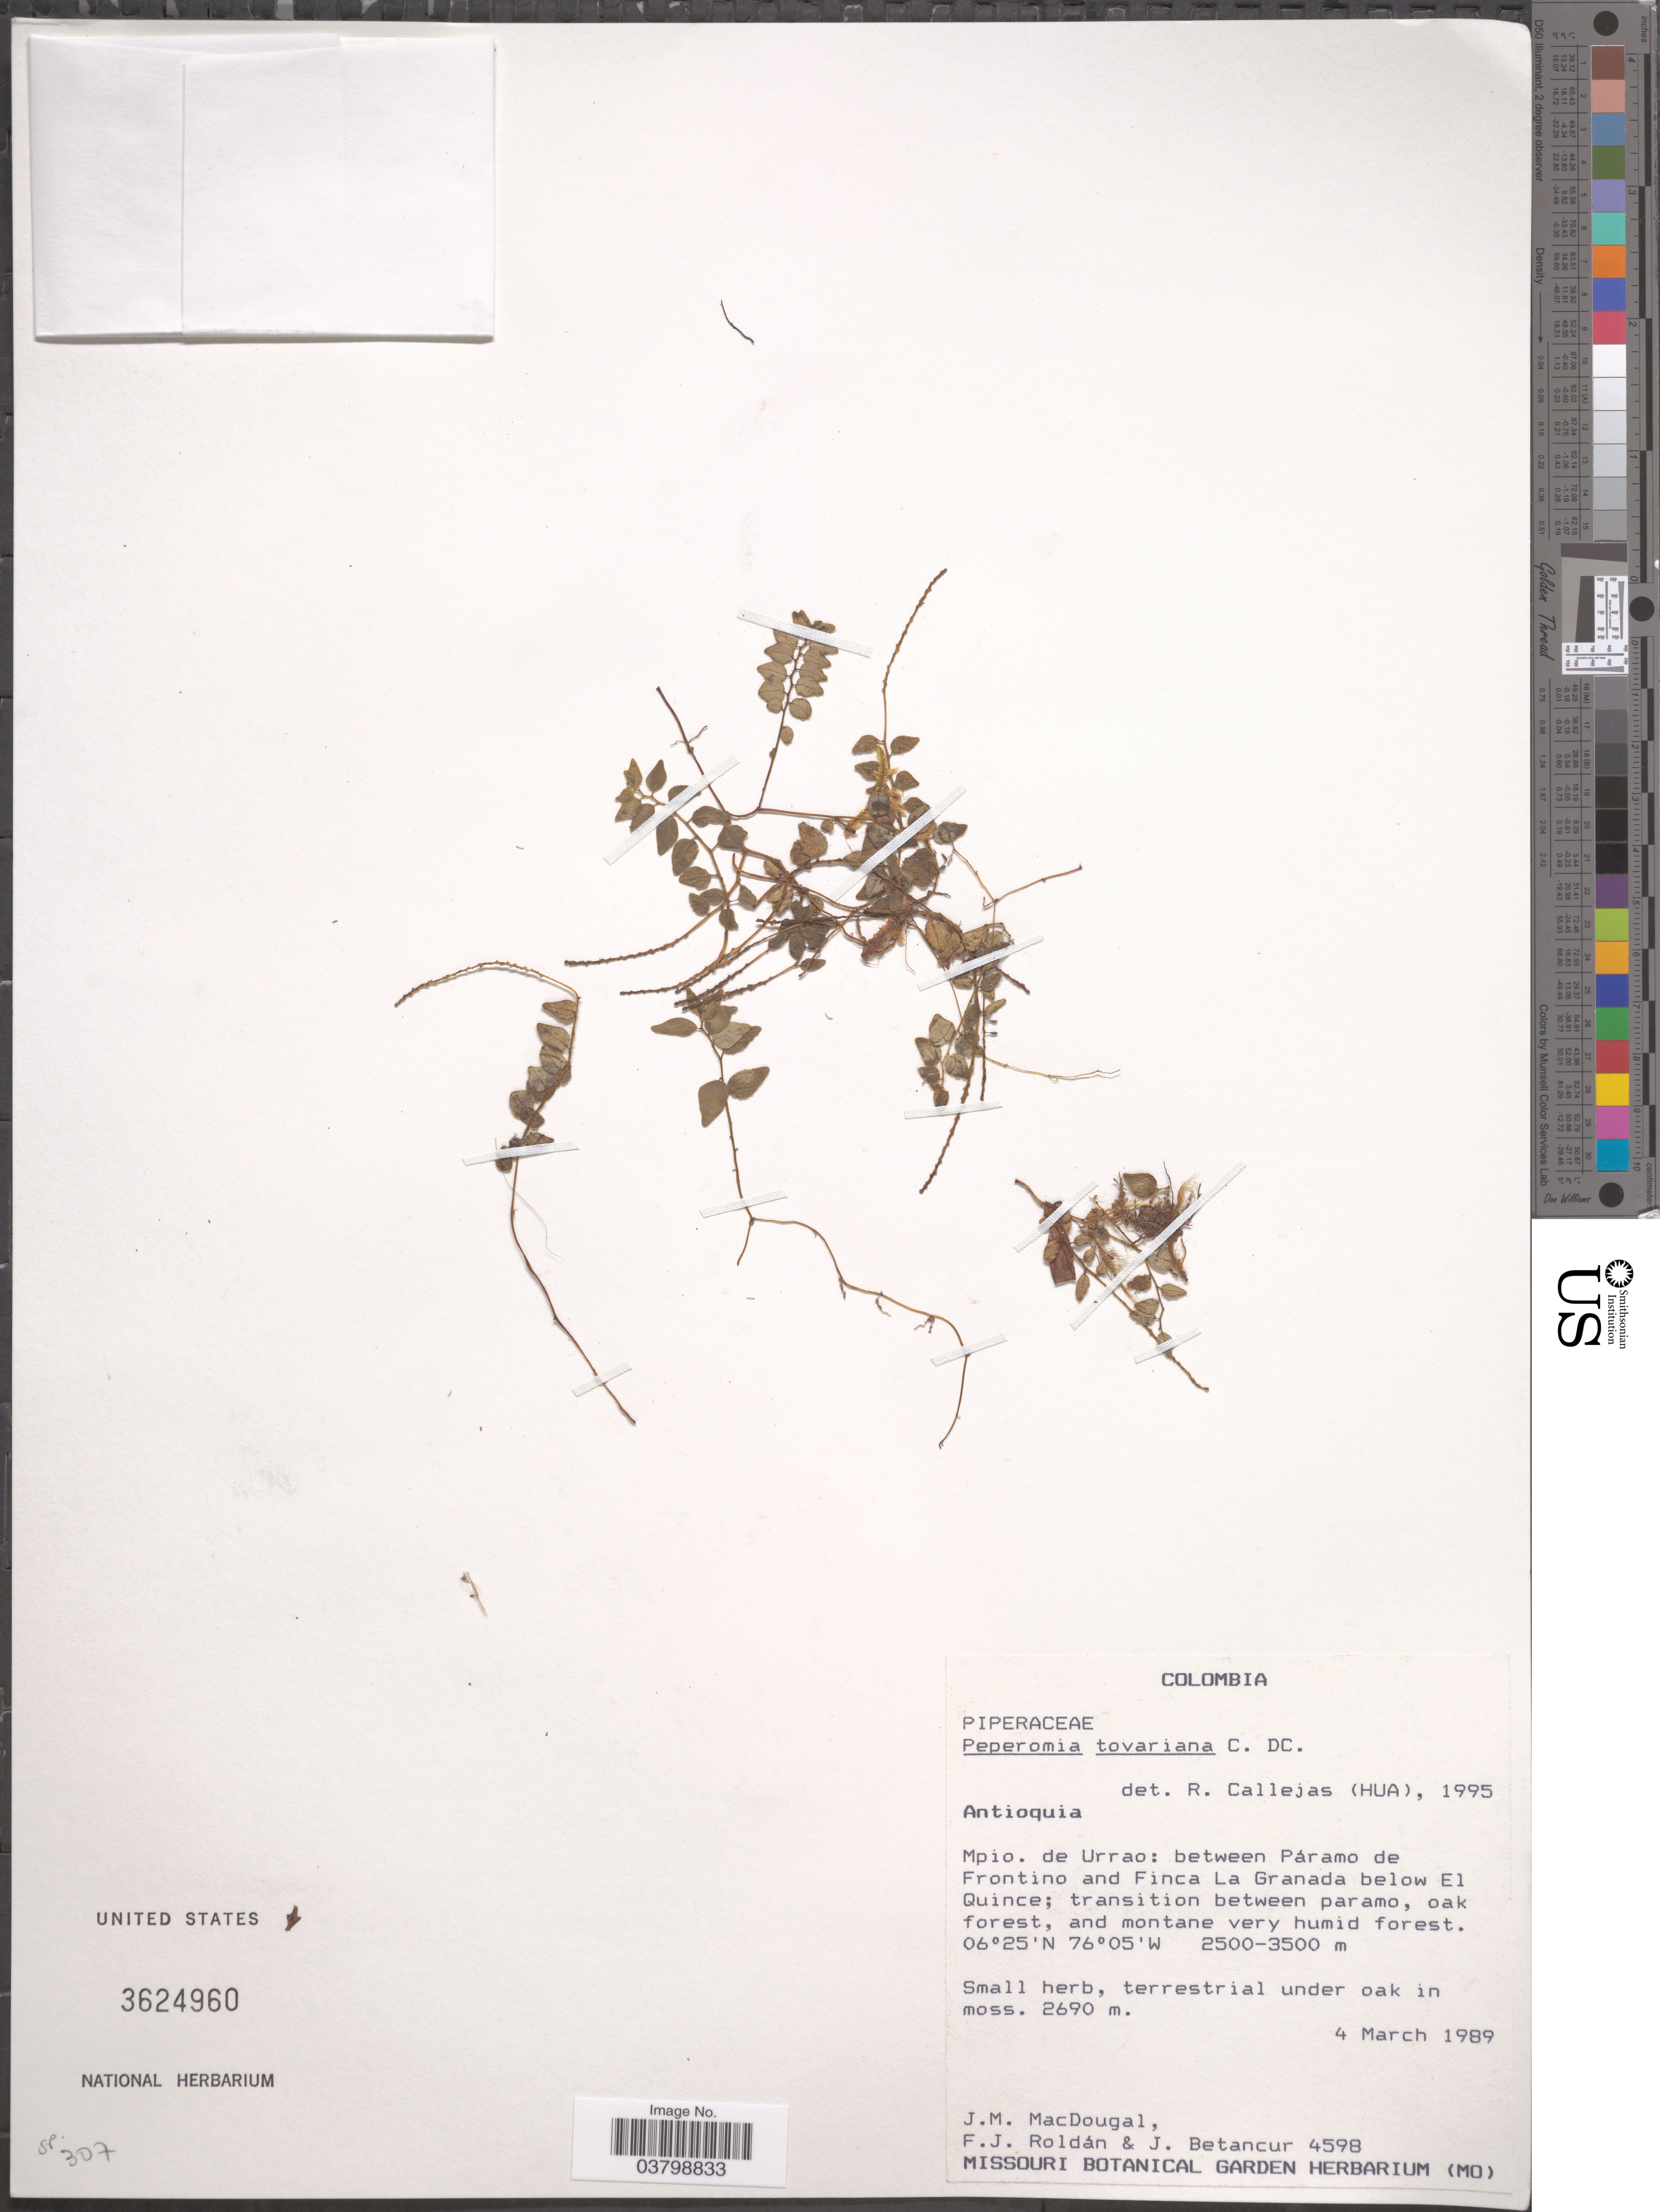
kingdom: Plantae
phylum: Tracheophyta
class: Magnoliopsida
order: Piperales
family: Piperaceae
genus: Peperomia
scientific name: Peperomia tovariana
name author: C. DC.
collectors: J. M. MacDougal, F. J. Roldán & J. Betancur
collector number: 4598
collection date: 1989-03-04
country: Colombia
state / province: Antioquia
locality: Mpio. de Urrao: between Páramo de Frontino and Finca La Granada below El Quince.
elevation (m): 2500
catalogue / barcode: US 3624960